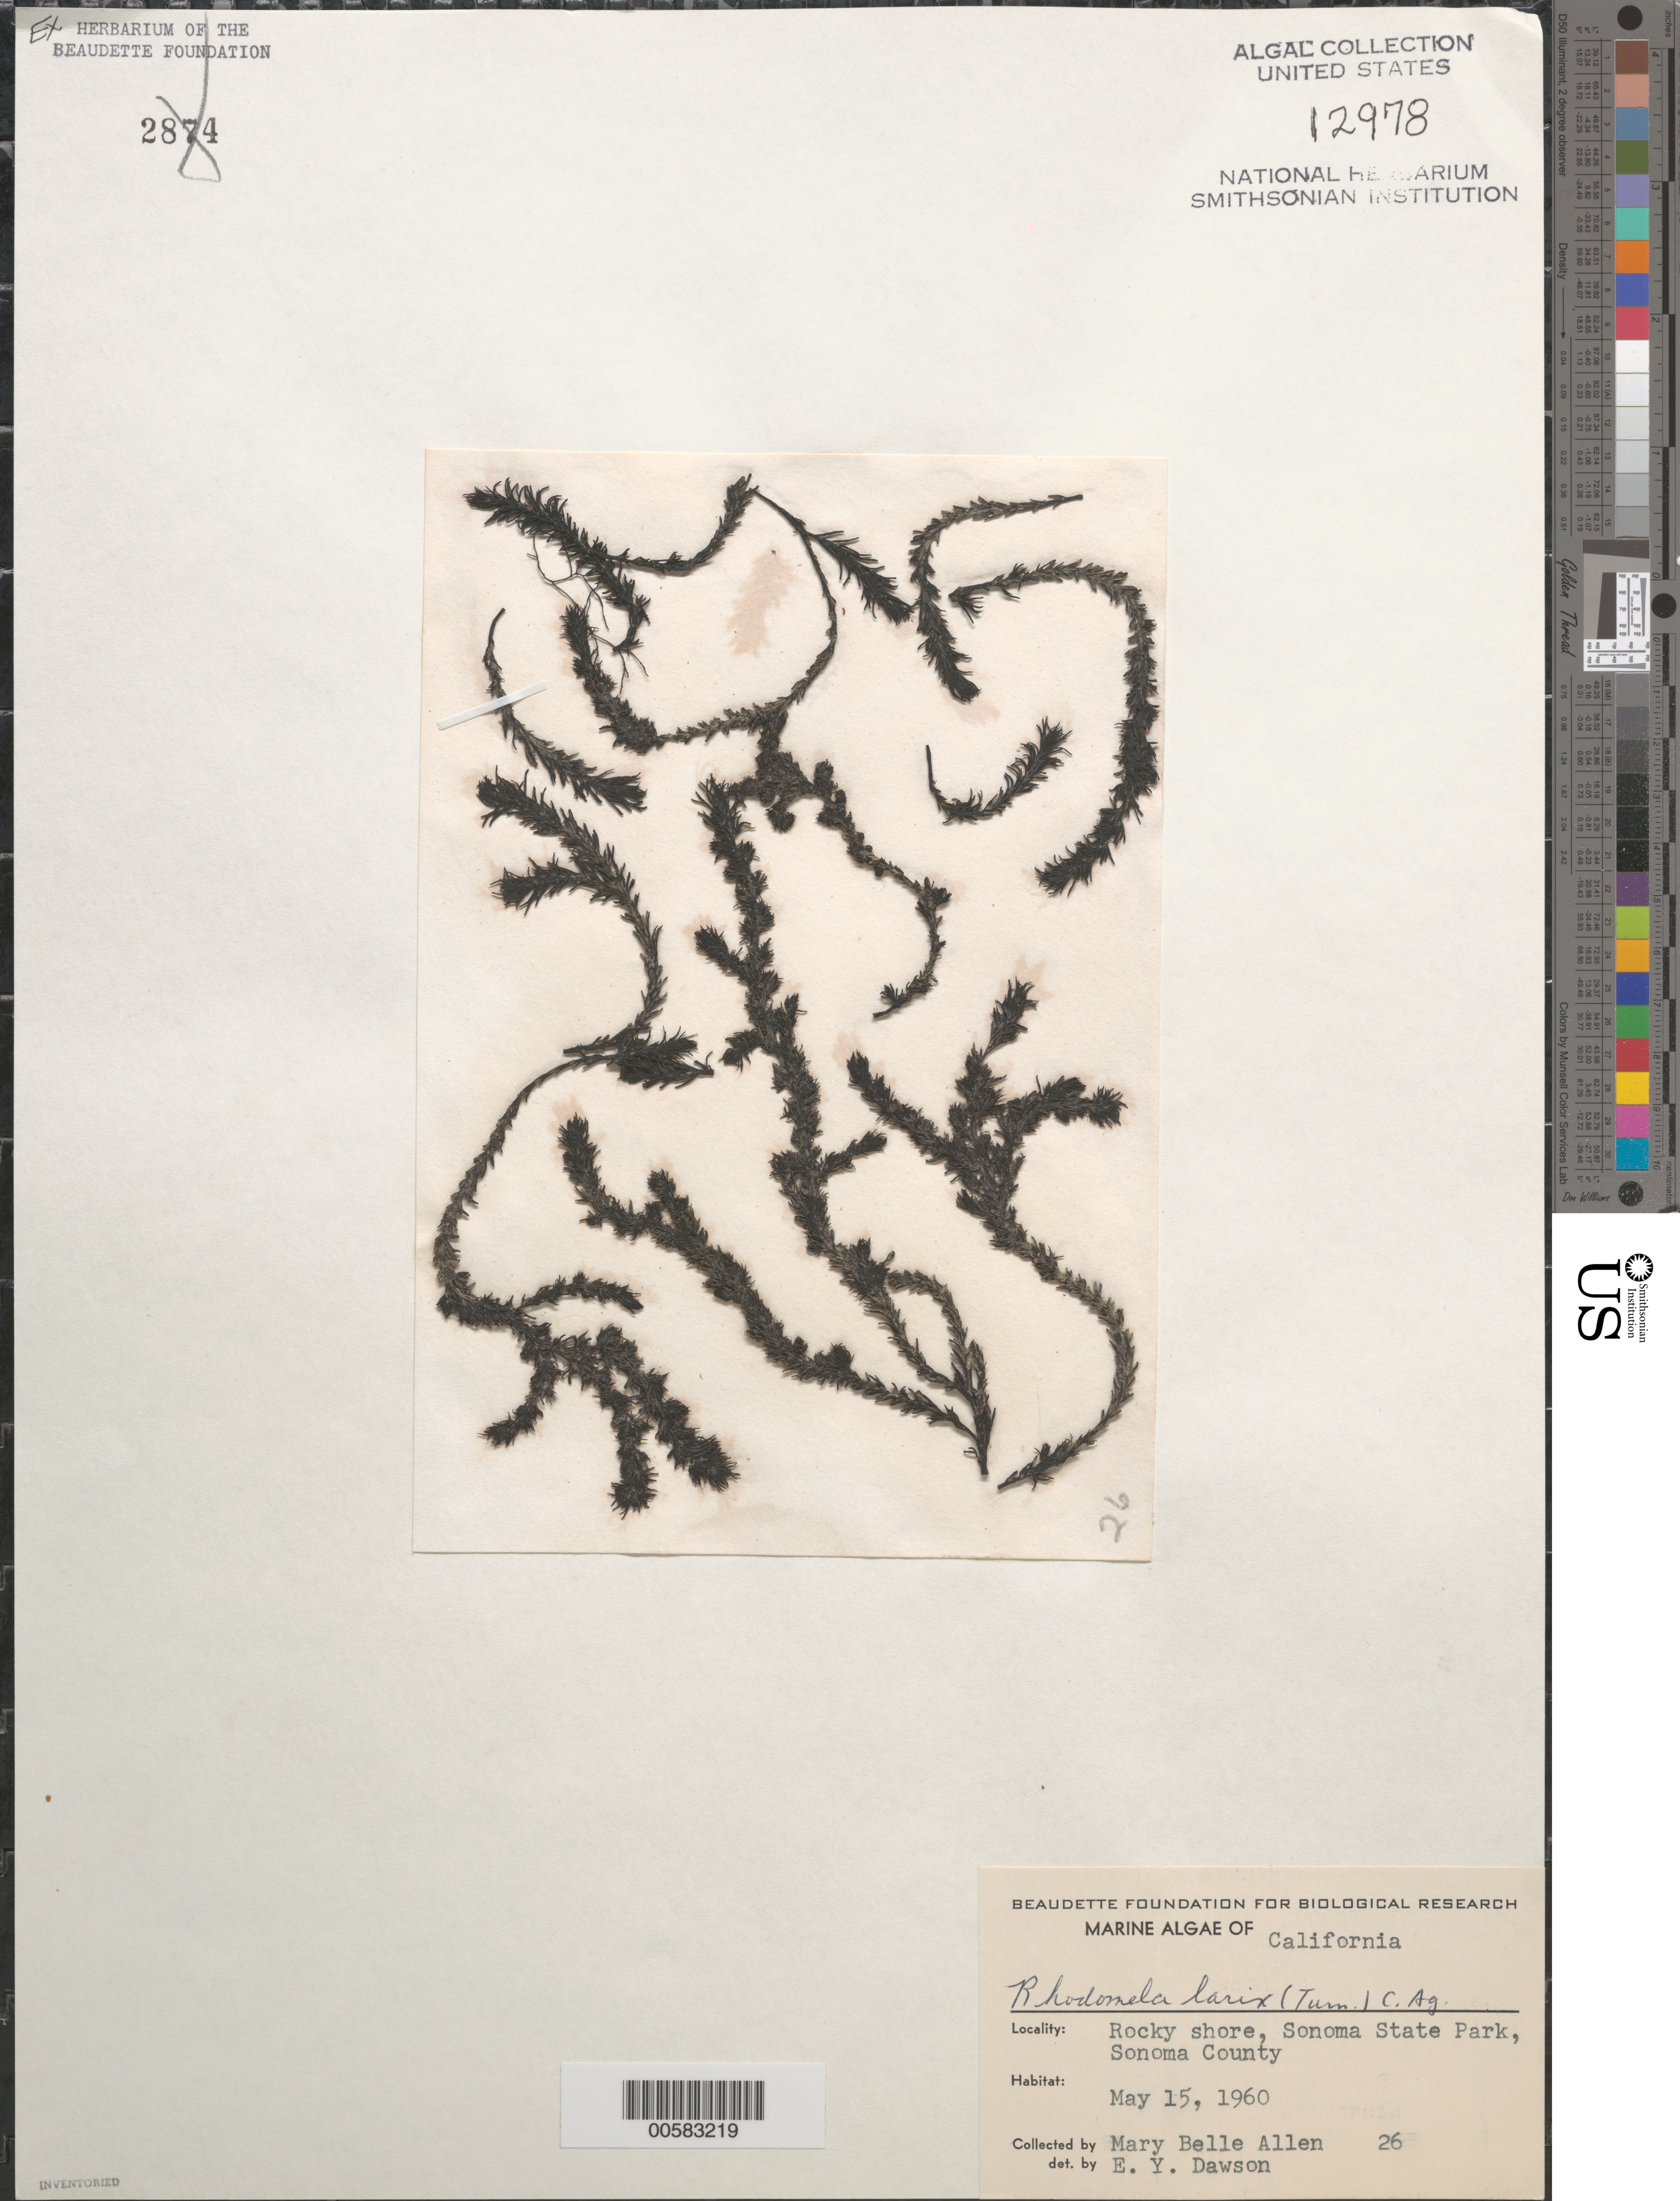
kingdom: Plantae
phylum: Rhodophyta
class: Florideophyceae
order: Ceramiales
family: Rhodomelaceae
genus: Neorhodomela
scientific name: Neorhodomela larix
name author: (Turner) Masuda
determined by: Algae name updating Project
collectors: M. B. Allen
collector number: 26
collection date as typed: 15 May 1960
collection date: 1960-05-15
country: United States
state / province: California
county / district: Sonoma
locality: Sonoma State Park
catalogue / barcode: US 12978